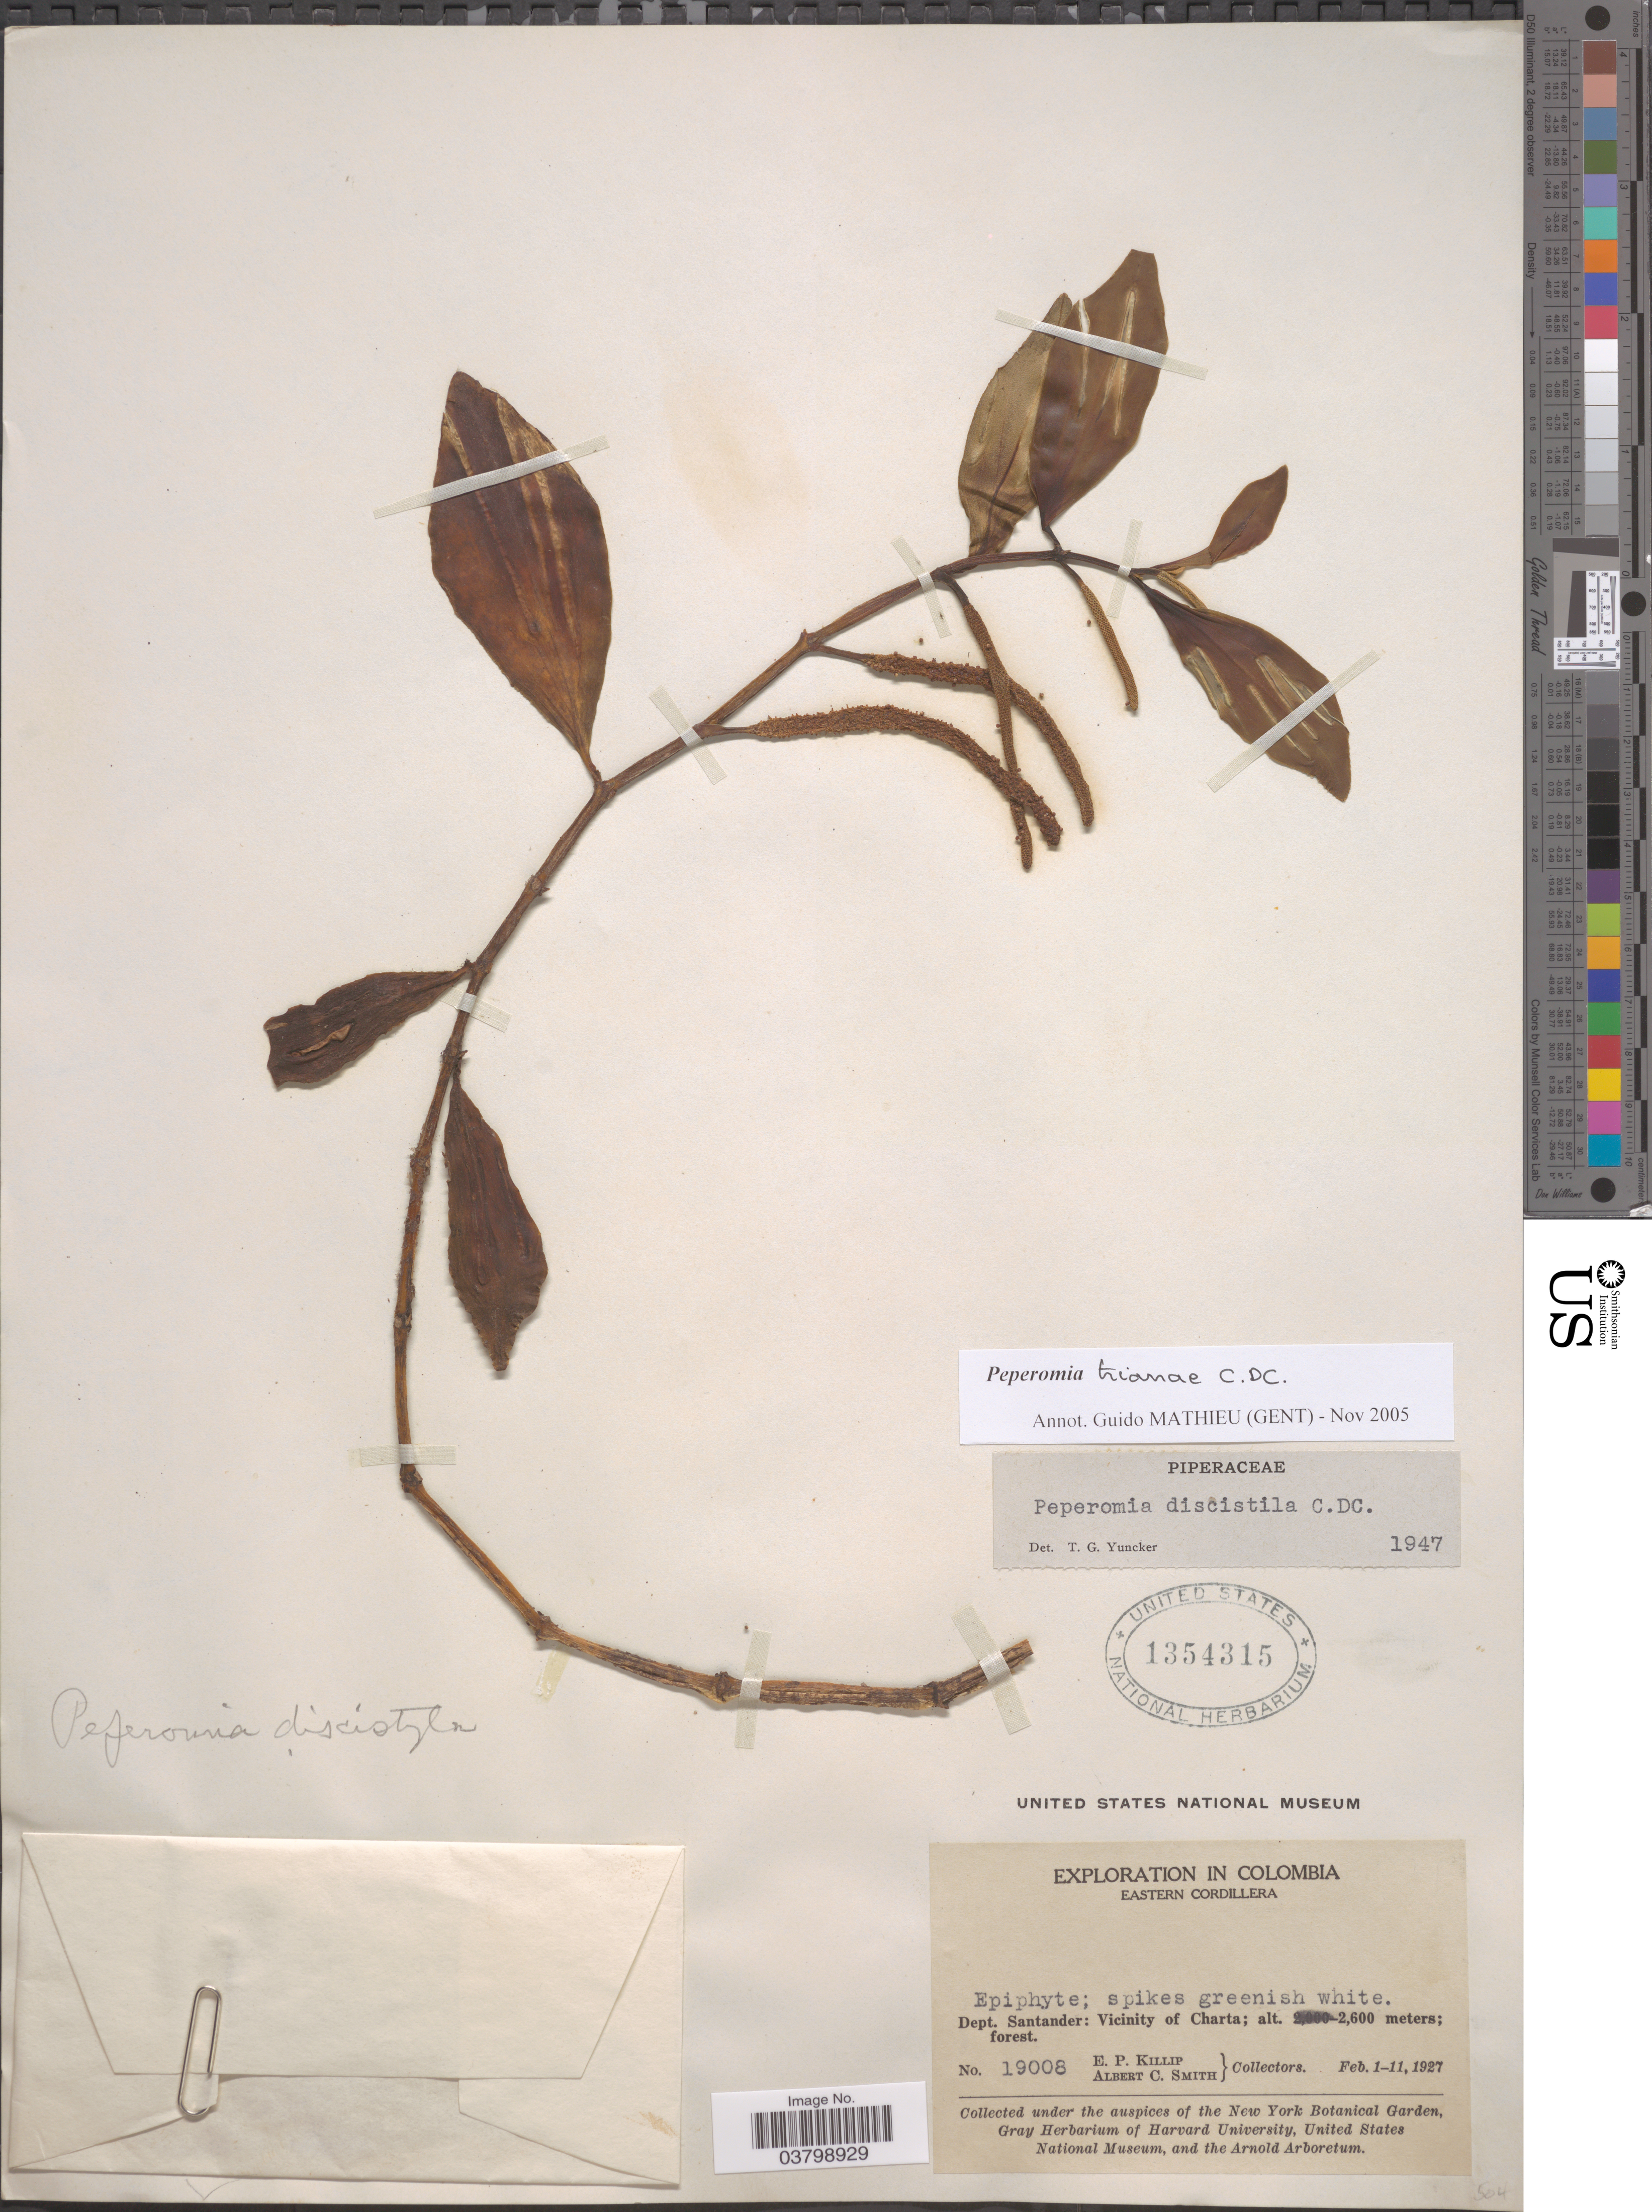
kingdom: Plantae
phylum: Tracheophyta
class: Magnoliopsida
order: Piperales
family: Piperaceae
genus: Peperomia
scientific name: Peperomia trianae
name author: C. DC.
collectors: E. P. Killip & A. C. Smith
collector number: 19008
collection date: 1927-02-01/1927-02-11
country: Colombia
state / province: Santander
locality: Eastern Cordillera. Dept. Santander: Vicinity of Charta.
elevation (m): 2600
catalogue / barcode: US 1354315